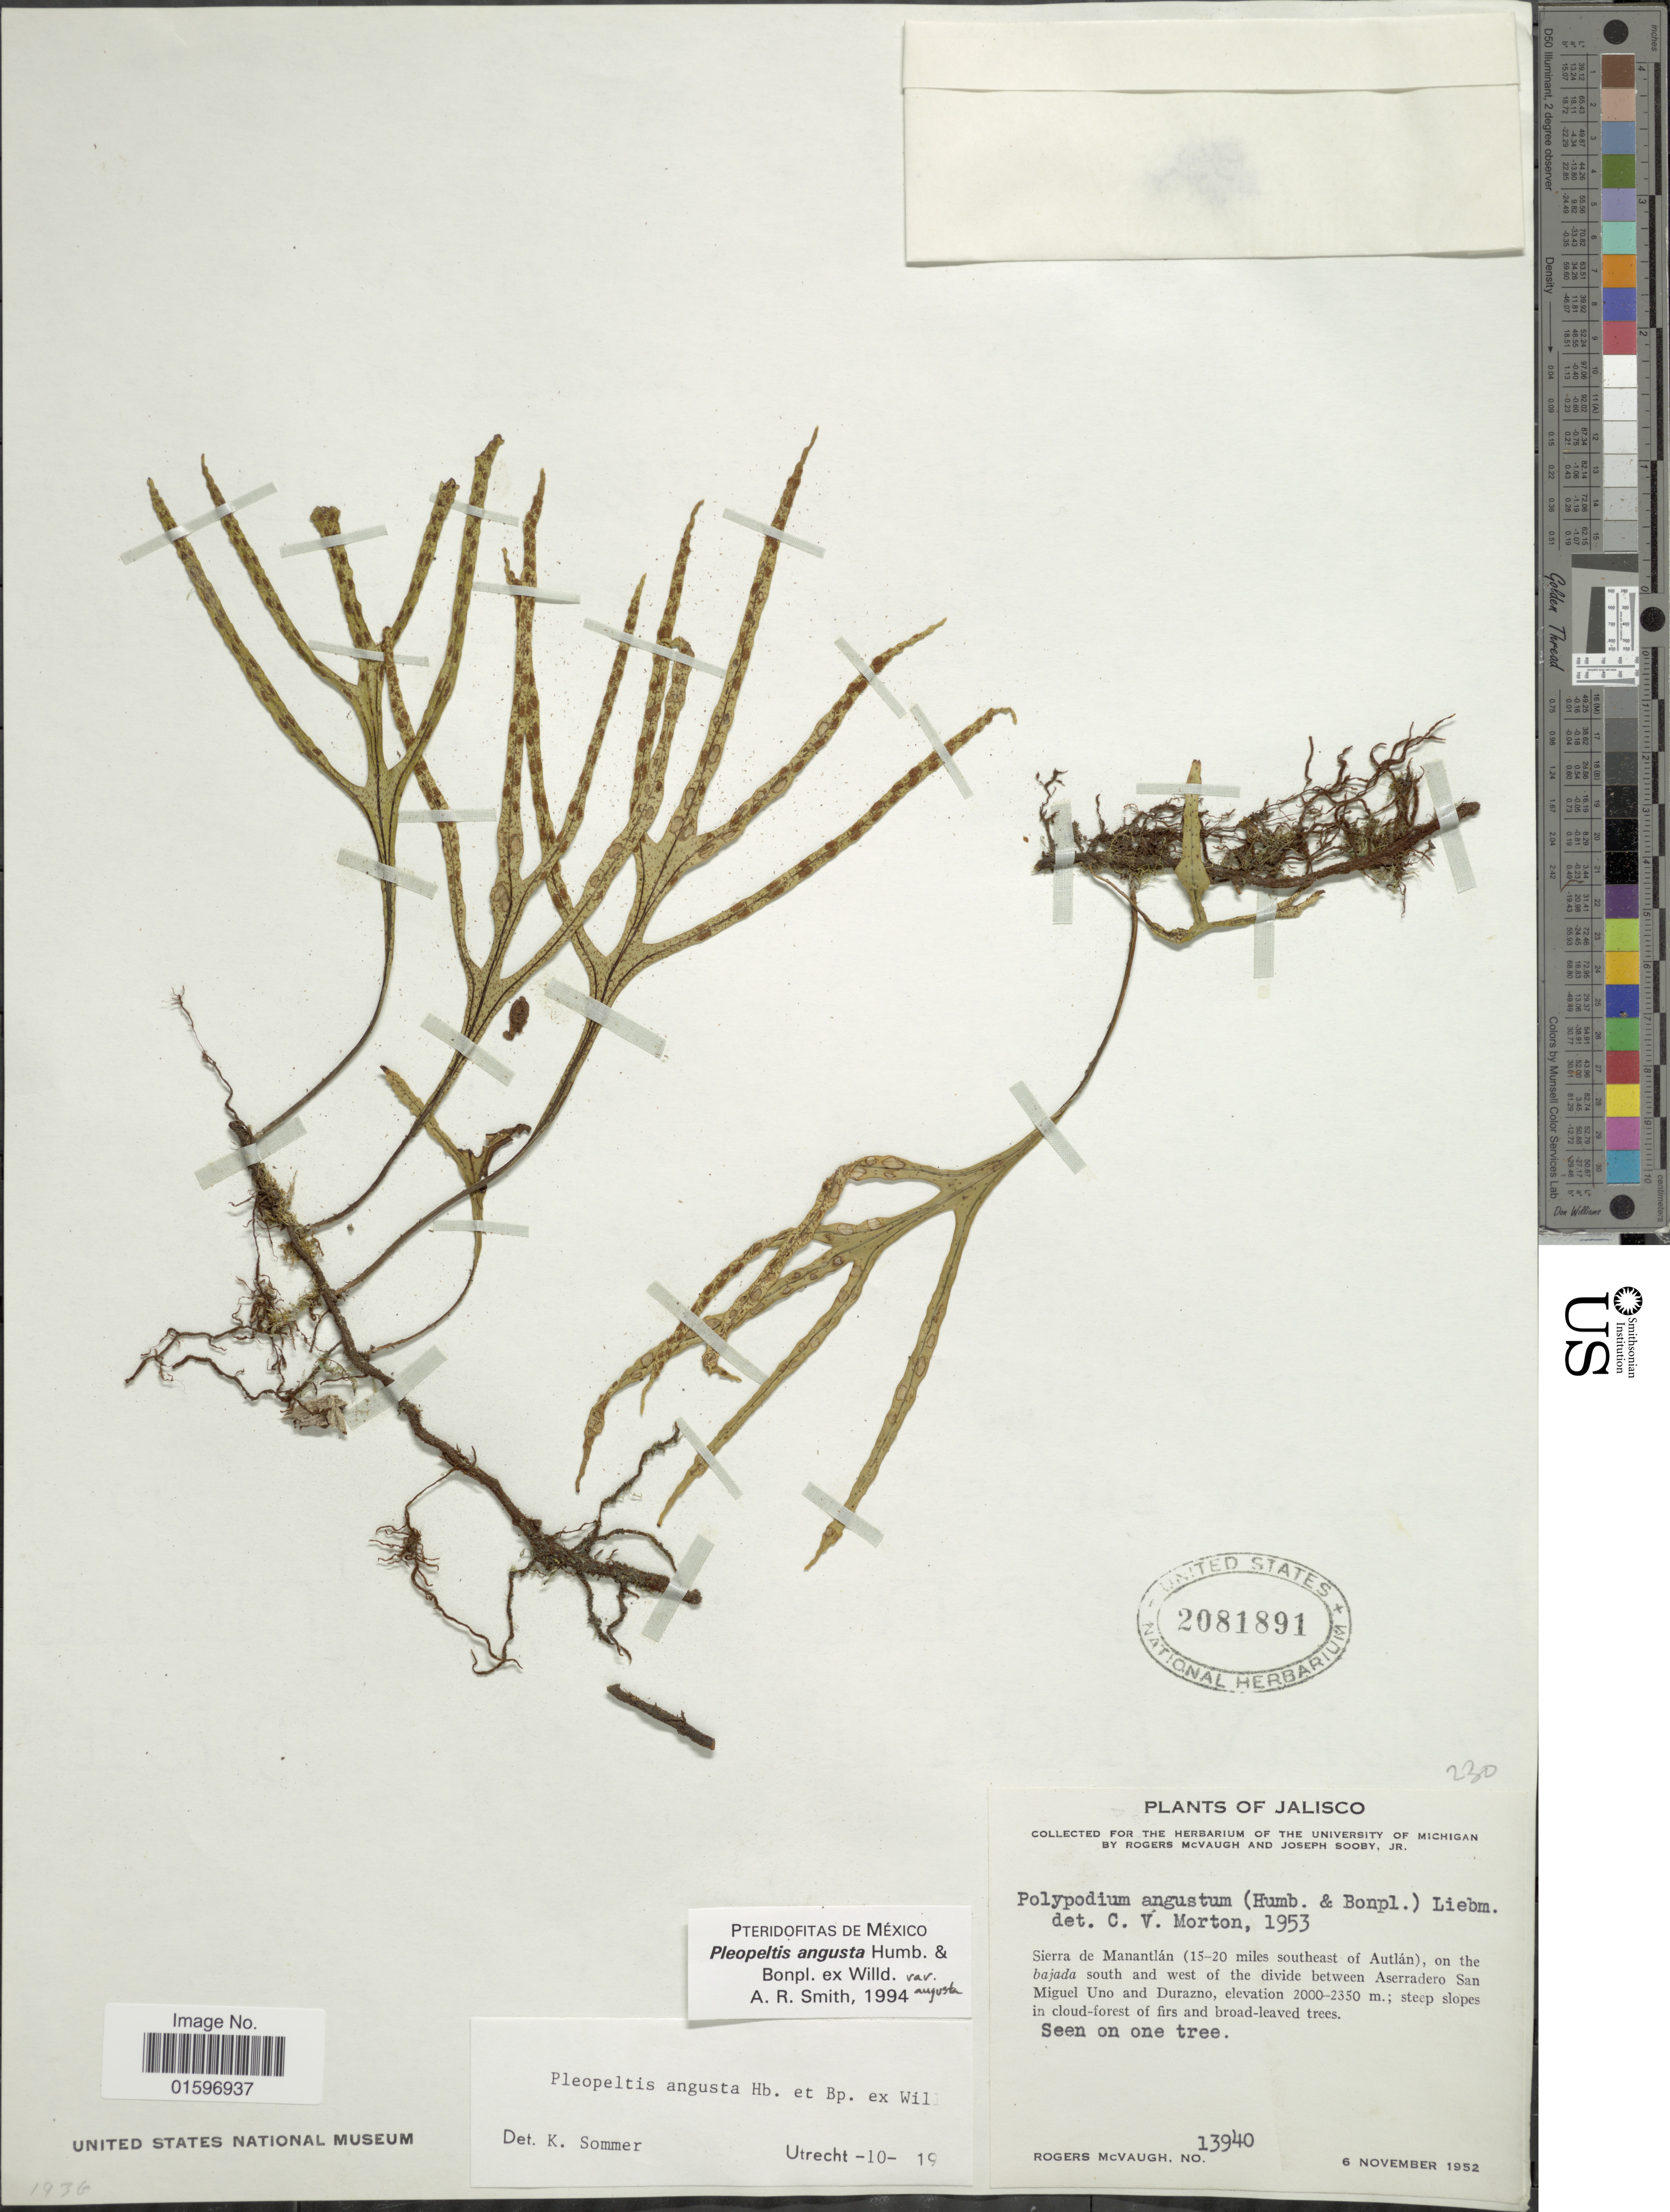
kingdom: Plantae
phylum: Tracheophyta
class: Polypodiopsida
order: Polypodiales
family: Polypodiaceae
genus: Pleopeltis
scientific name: Pleopeltis angusta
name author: Humb. & Bonap. ex Willd.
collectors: R. McVaugh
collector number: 13940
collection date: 1952-11-06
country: Mexico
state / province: Jalisco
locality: Sierra de Manantlán (15-20 miles southeast of Autlán), on the bajada south and west of the divide between Aserradero San Miguel Uno and Durazno.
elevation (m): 2000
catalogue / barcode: US 2081891